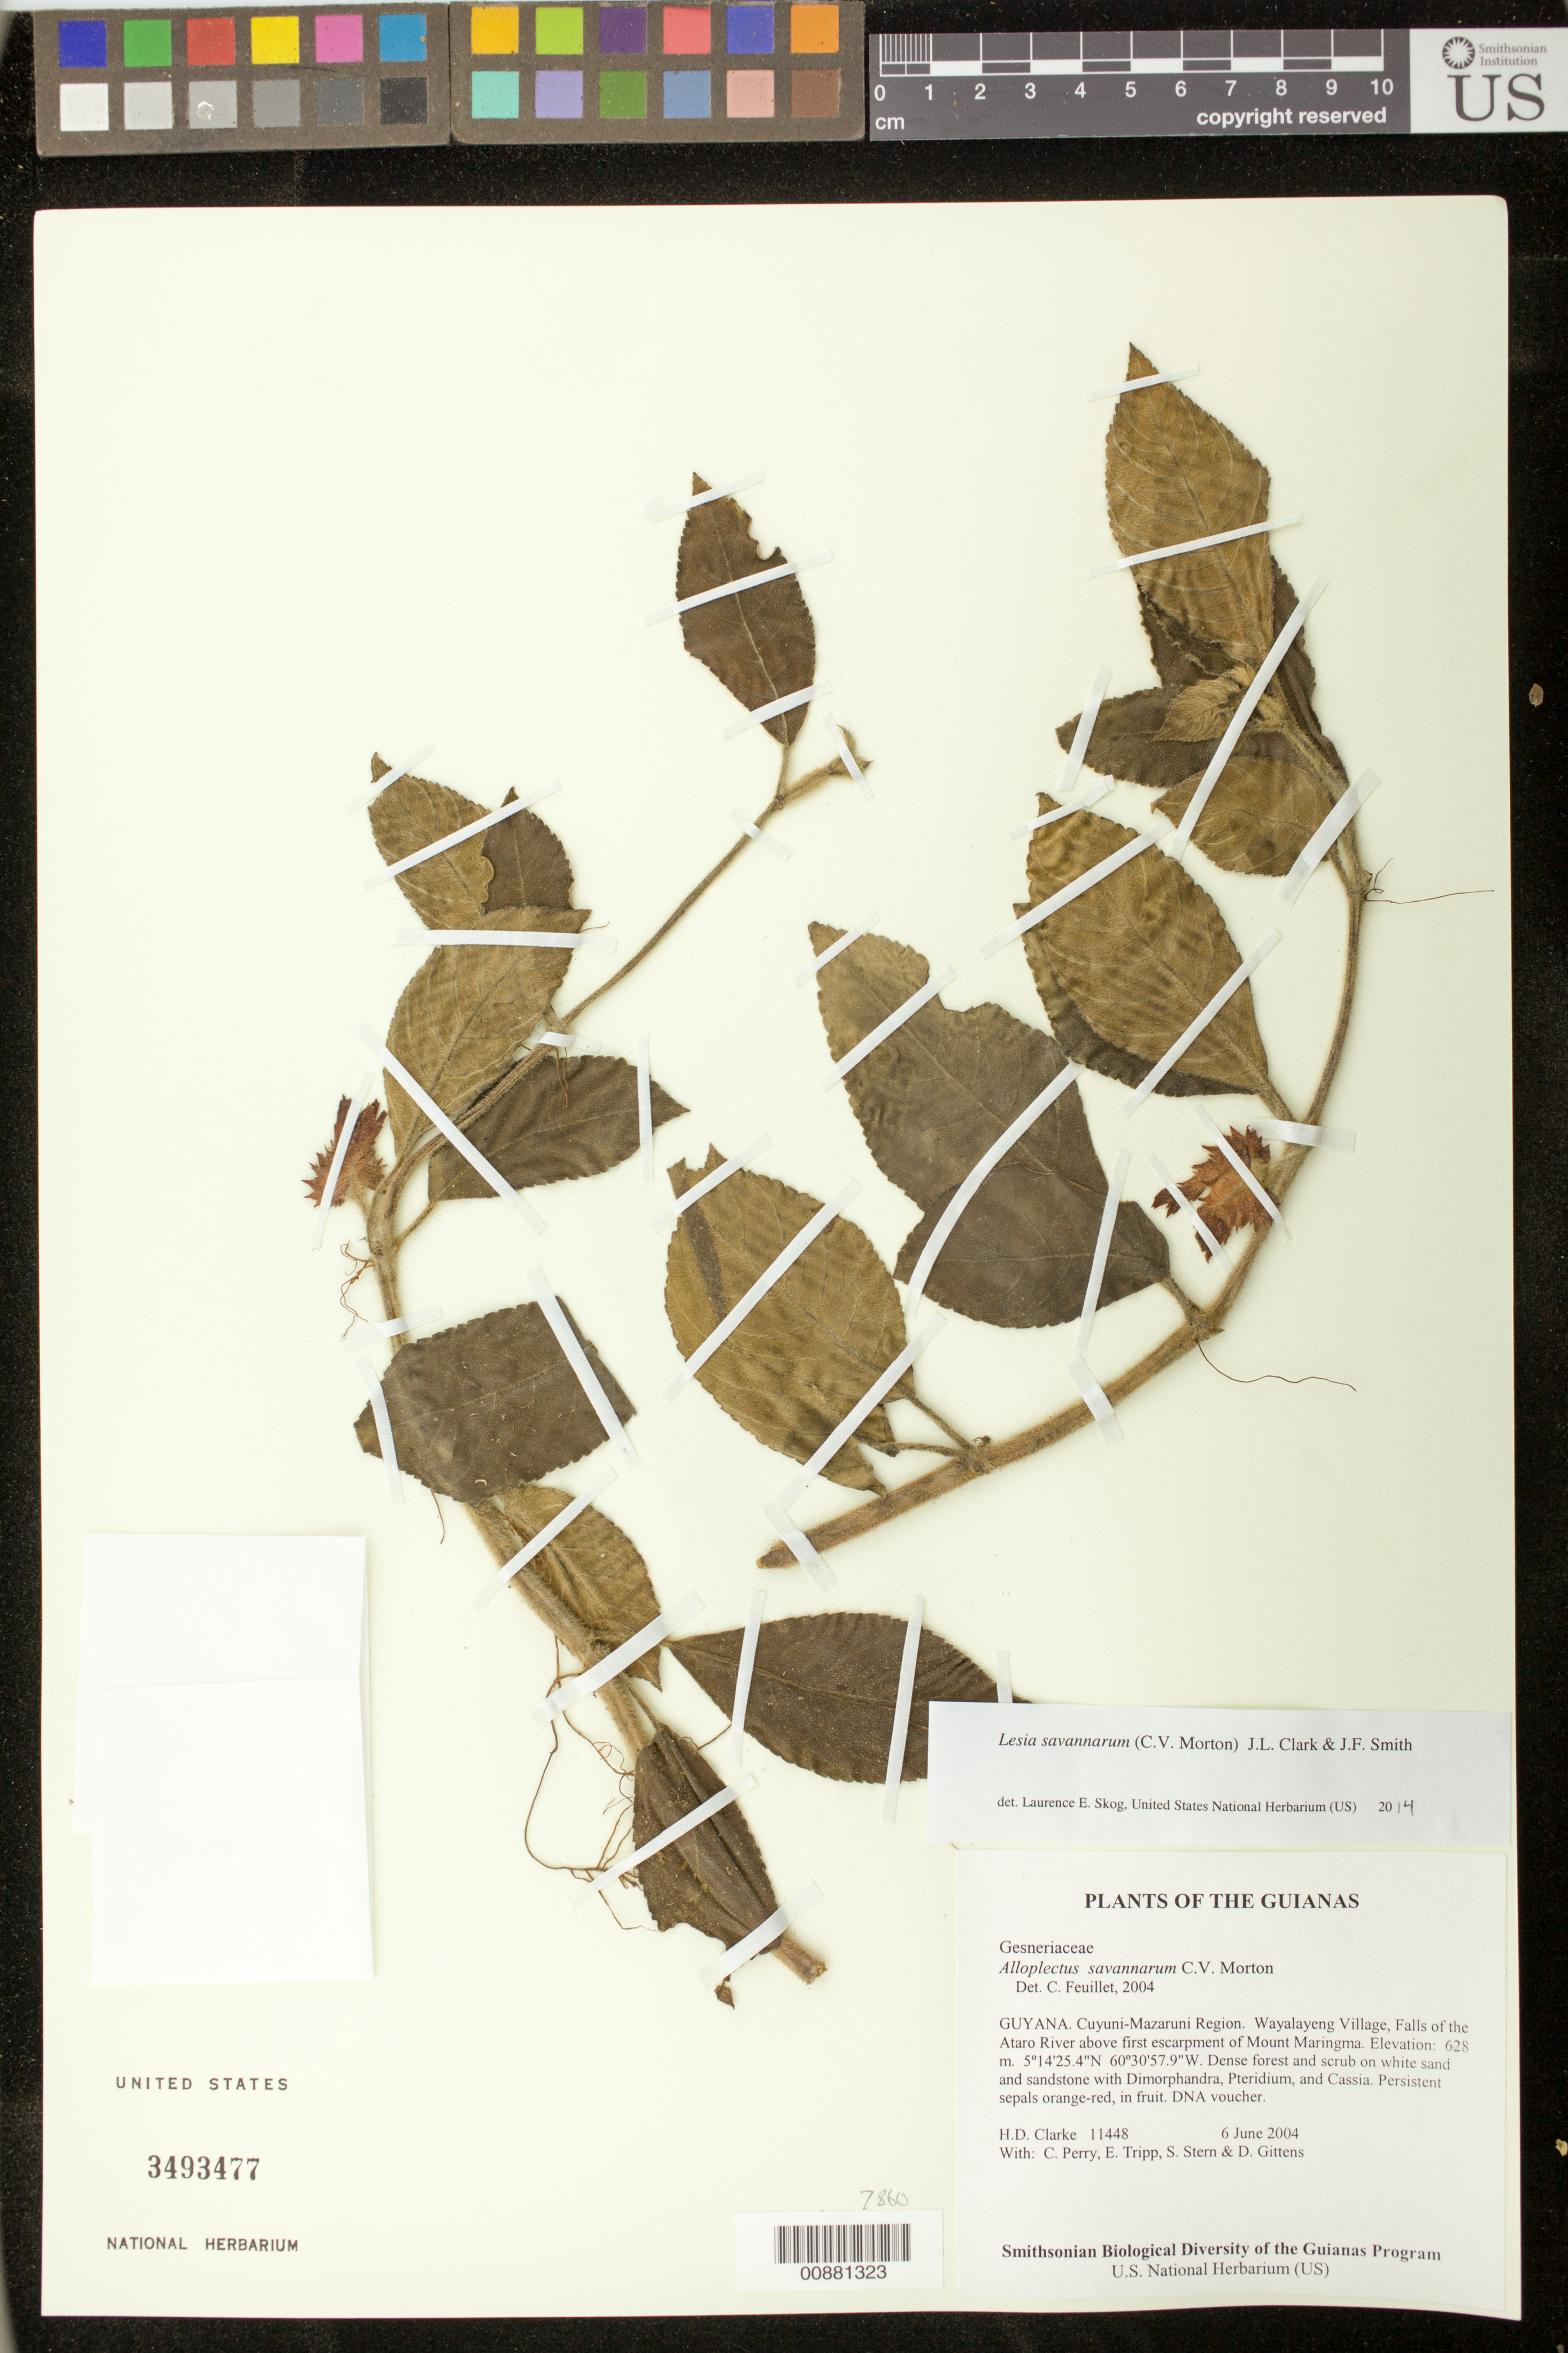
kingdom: Plantae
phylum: Tracheophyta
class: Magnoliopsida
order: Lamiales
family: Gesneriaceae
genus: Lesia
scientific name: Lesia savannarum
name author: (C.V. Morton) J.L. Clark & J.F. Sm.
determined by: Skog, Laurence E.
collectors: H. D. Clarke, C. Perry, E. Tripp, S. R. Stern & D. Gittens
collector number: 11448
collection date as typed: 6 June 2004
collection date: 2004-06-06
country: Guyana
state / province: Cuyuni-Mazaruni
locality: Wayalayeng Village, Falls of the Ataro River above first escarpment of Mount Maringma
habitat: Dense forest and scrub on white sand and sandstone with Dimorphandra, Pteridium, and Cassia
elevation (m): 628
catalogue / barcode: US 3493477